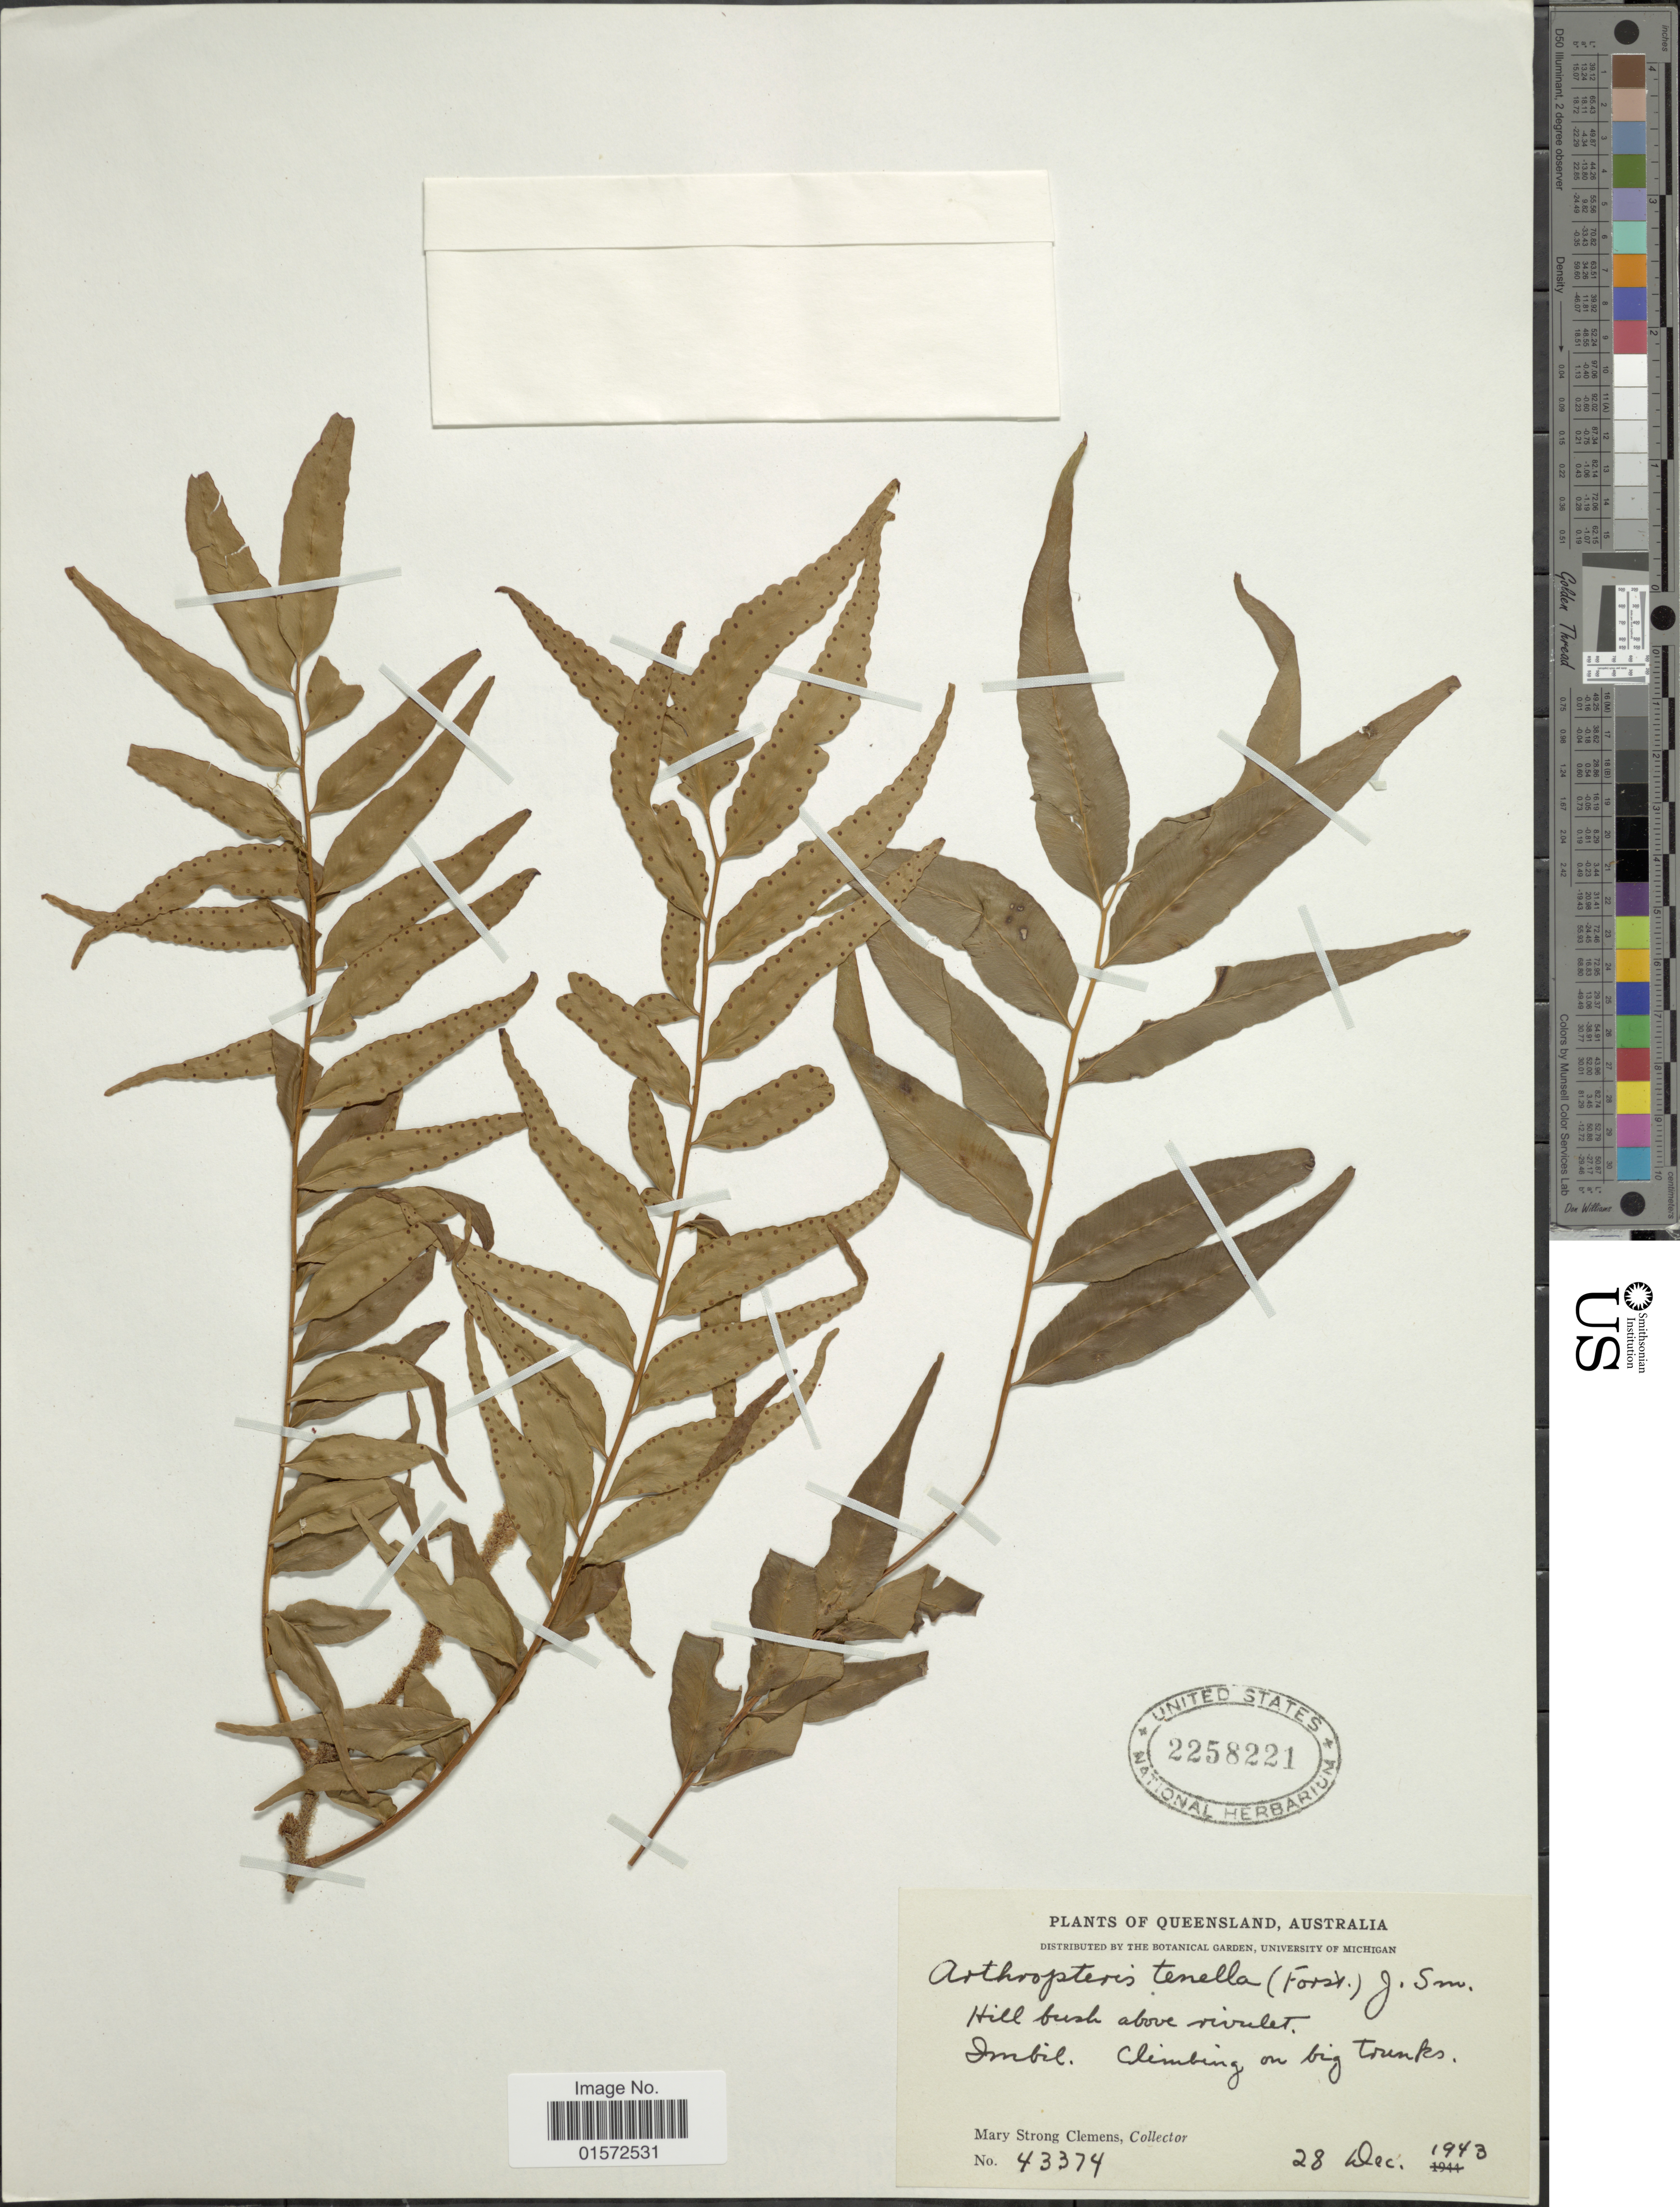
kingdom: Plantae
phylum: Tracheophyta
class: Polypodiopsida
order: Polypodiales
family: Tectariaceae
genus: Arthropteris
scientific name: Arthropteris tenella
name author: (G. Forst.) J. Sm. ex Hook. f.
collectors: M. S. Clemens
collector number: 43374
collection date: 1943-12-28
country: Australia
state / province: Queensland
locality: Hill bush above Rivulet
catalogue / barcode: US 2258221